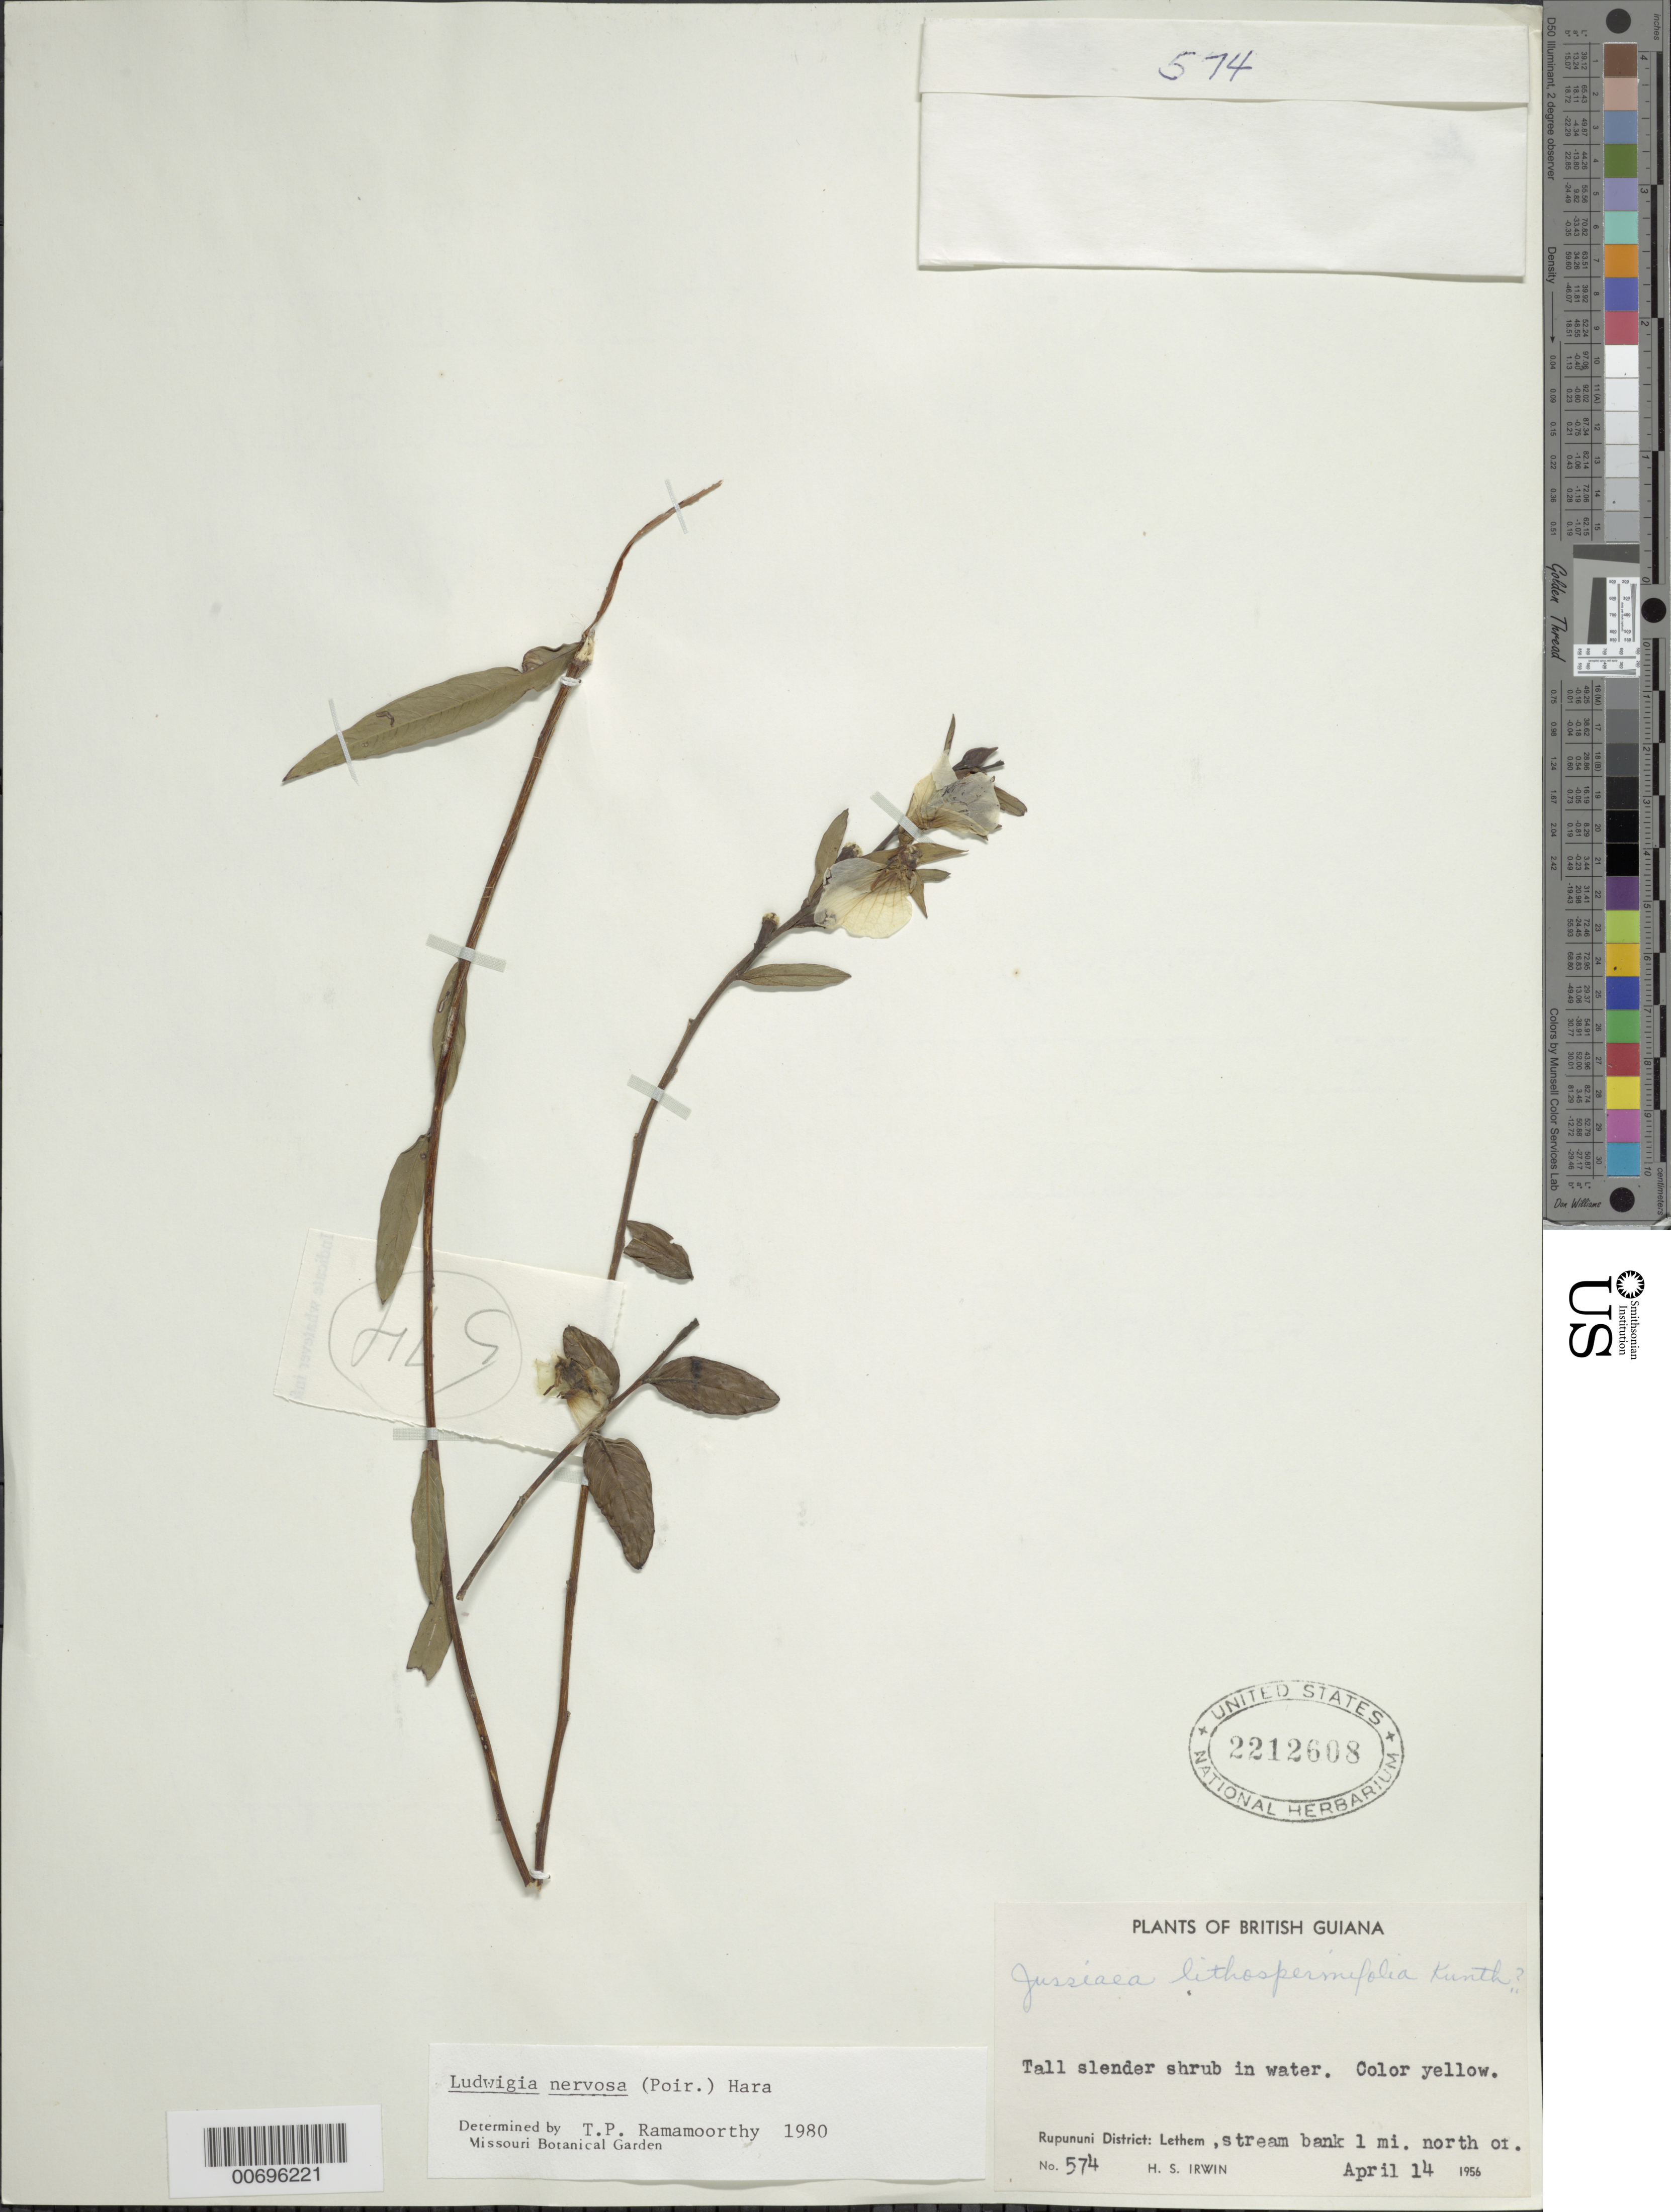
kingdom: Plantae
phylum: Tracheophyta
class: Magnoliopsida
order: Myrtales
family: Onagraceae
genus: Ludwigia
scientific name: Ludwigia nervosa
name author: (Poir.) H. Hara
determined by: Ramamoorthy, T. P.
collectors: H. Irwin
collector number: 574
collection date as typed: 14-Apr-56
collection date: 1956-04-14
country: Guyana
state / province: U. Takutu-U. Essequibo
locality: Rupununi Dist., Lethem, 1 mi. N of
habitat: In water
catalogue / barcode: US 2212608